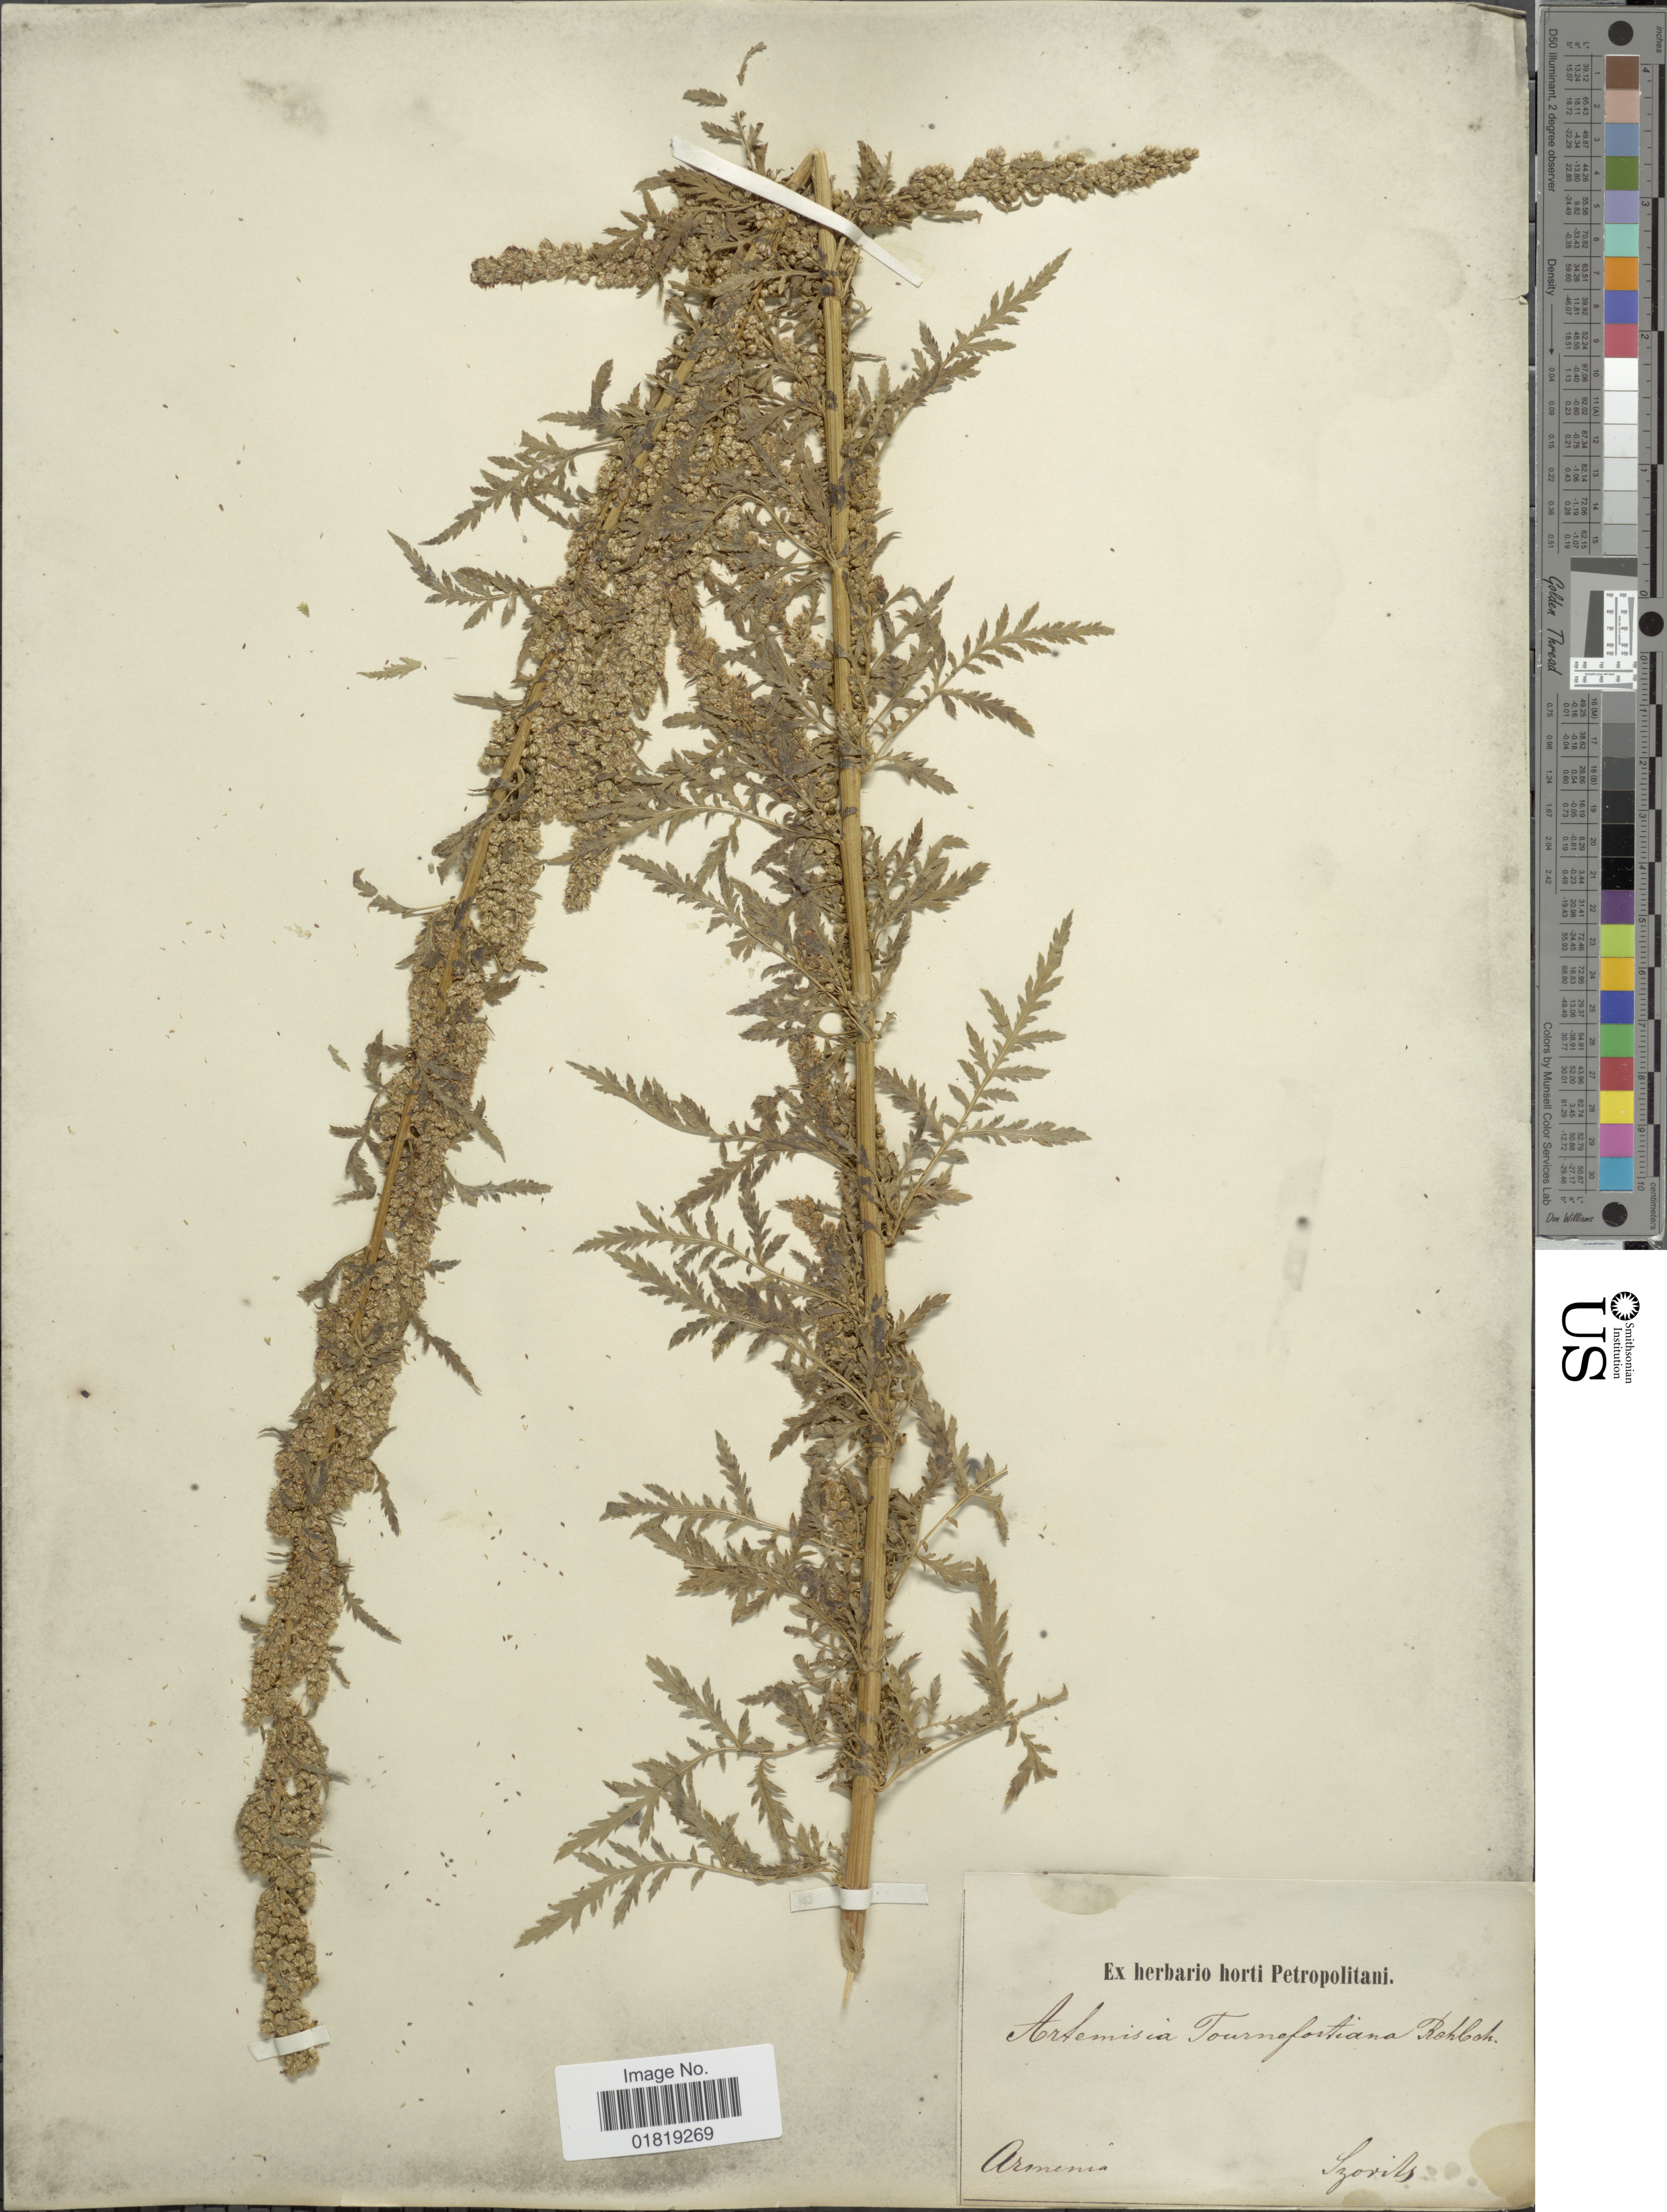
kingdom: Plantae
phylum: Tracheophyta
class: Magnoliopsida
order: Asterales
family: Asteraceae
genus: Artemisia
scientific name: Artemisia tournefortiana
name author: Rchb. f.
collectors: Szovits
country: Armenia